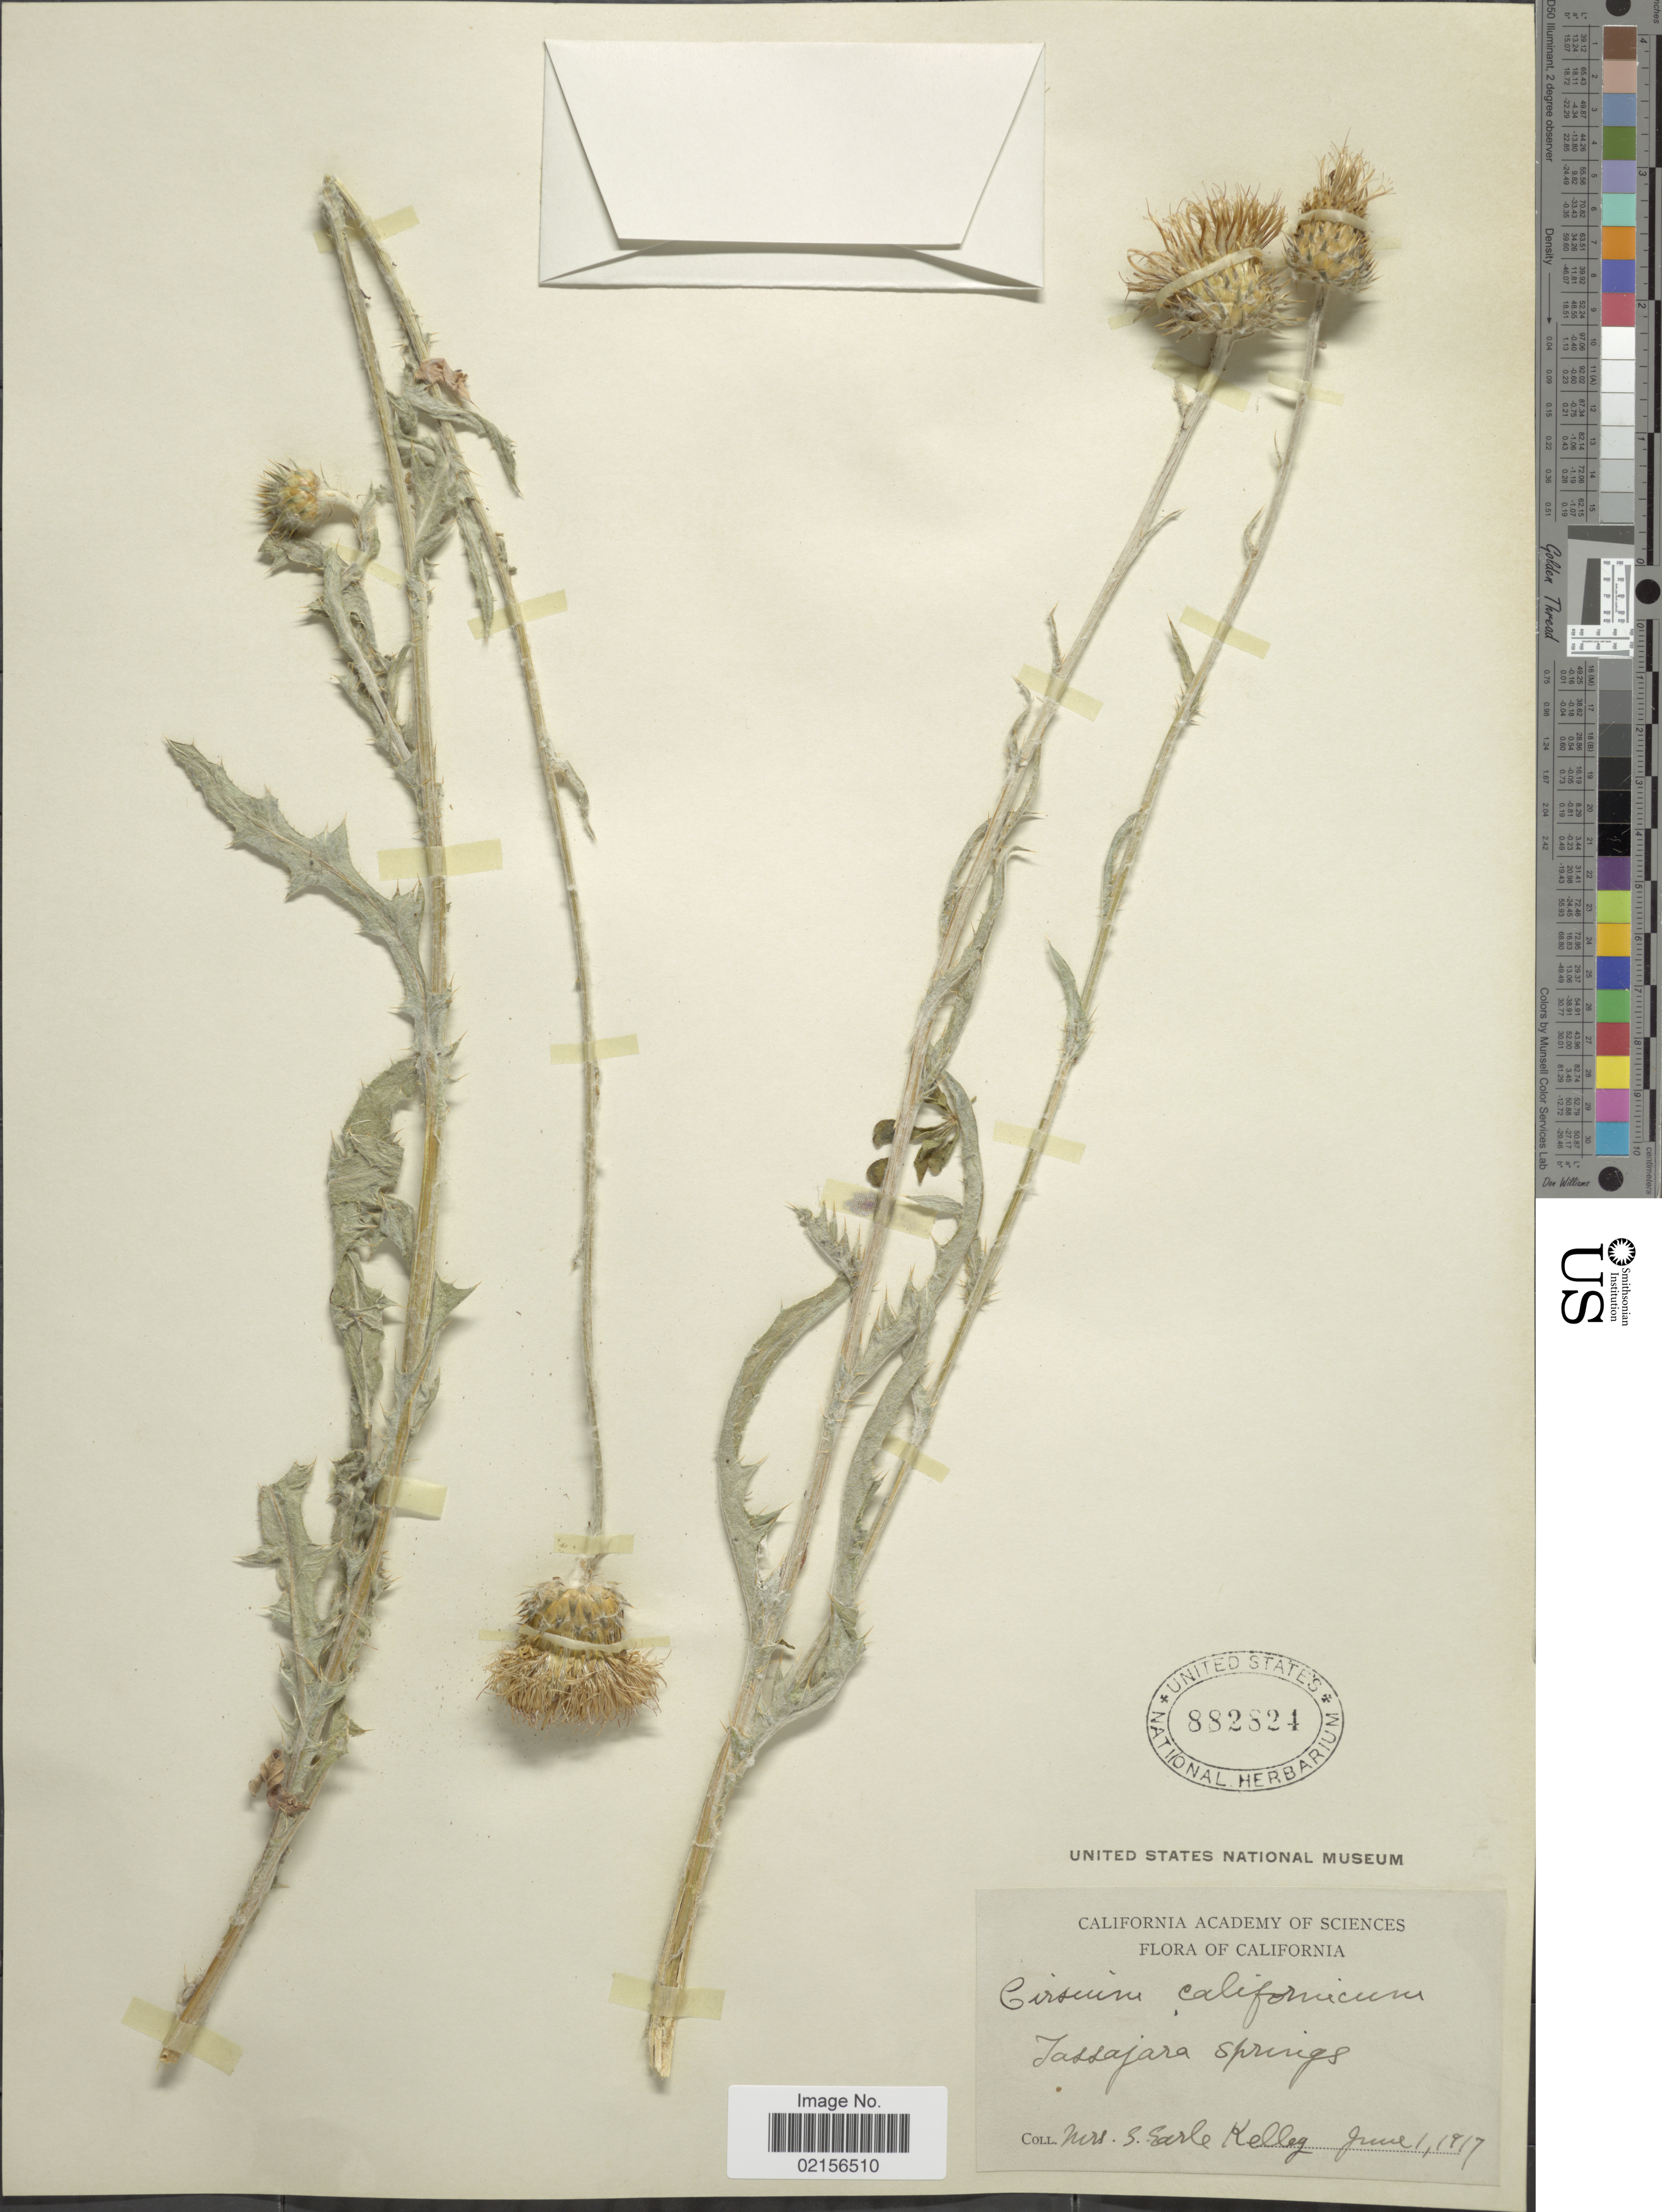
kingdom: Plantae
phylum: Tracheophyta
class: Magnoliopsida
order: Asterales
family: Asteraceae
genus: Cirsium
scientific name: Cirsium occidentale var. californicum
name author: (A. Gray) D.J. Keil & C.E. Turner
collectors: S. Kelley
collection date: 1917-06-01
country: United States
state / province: California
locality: Jassajara Springs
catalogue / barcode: US 882824